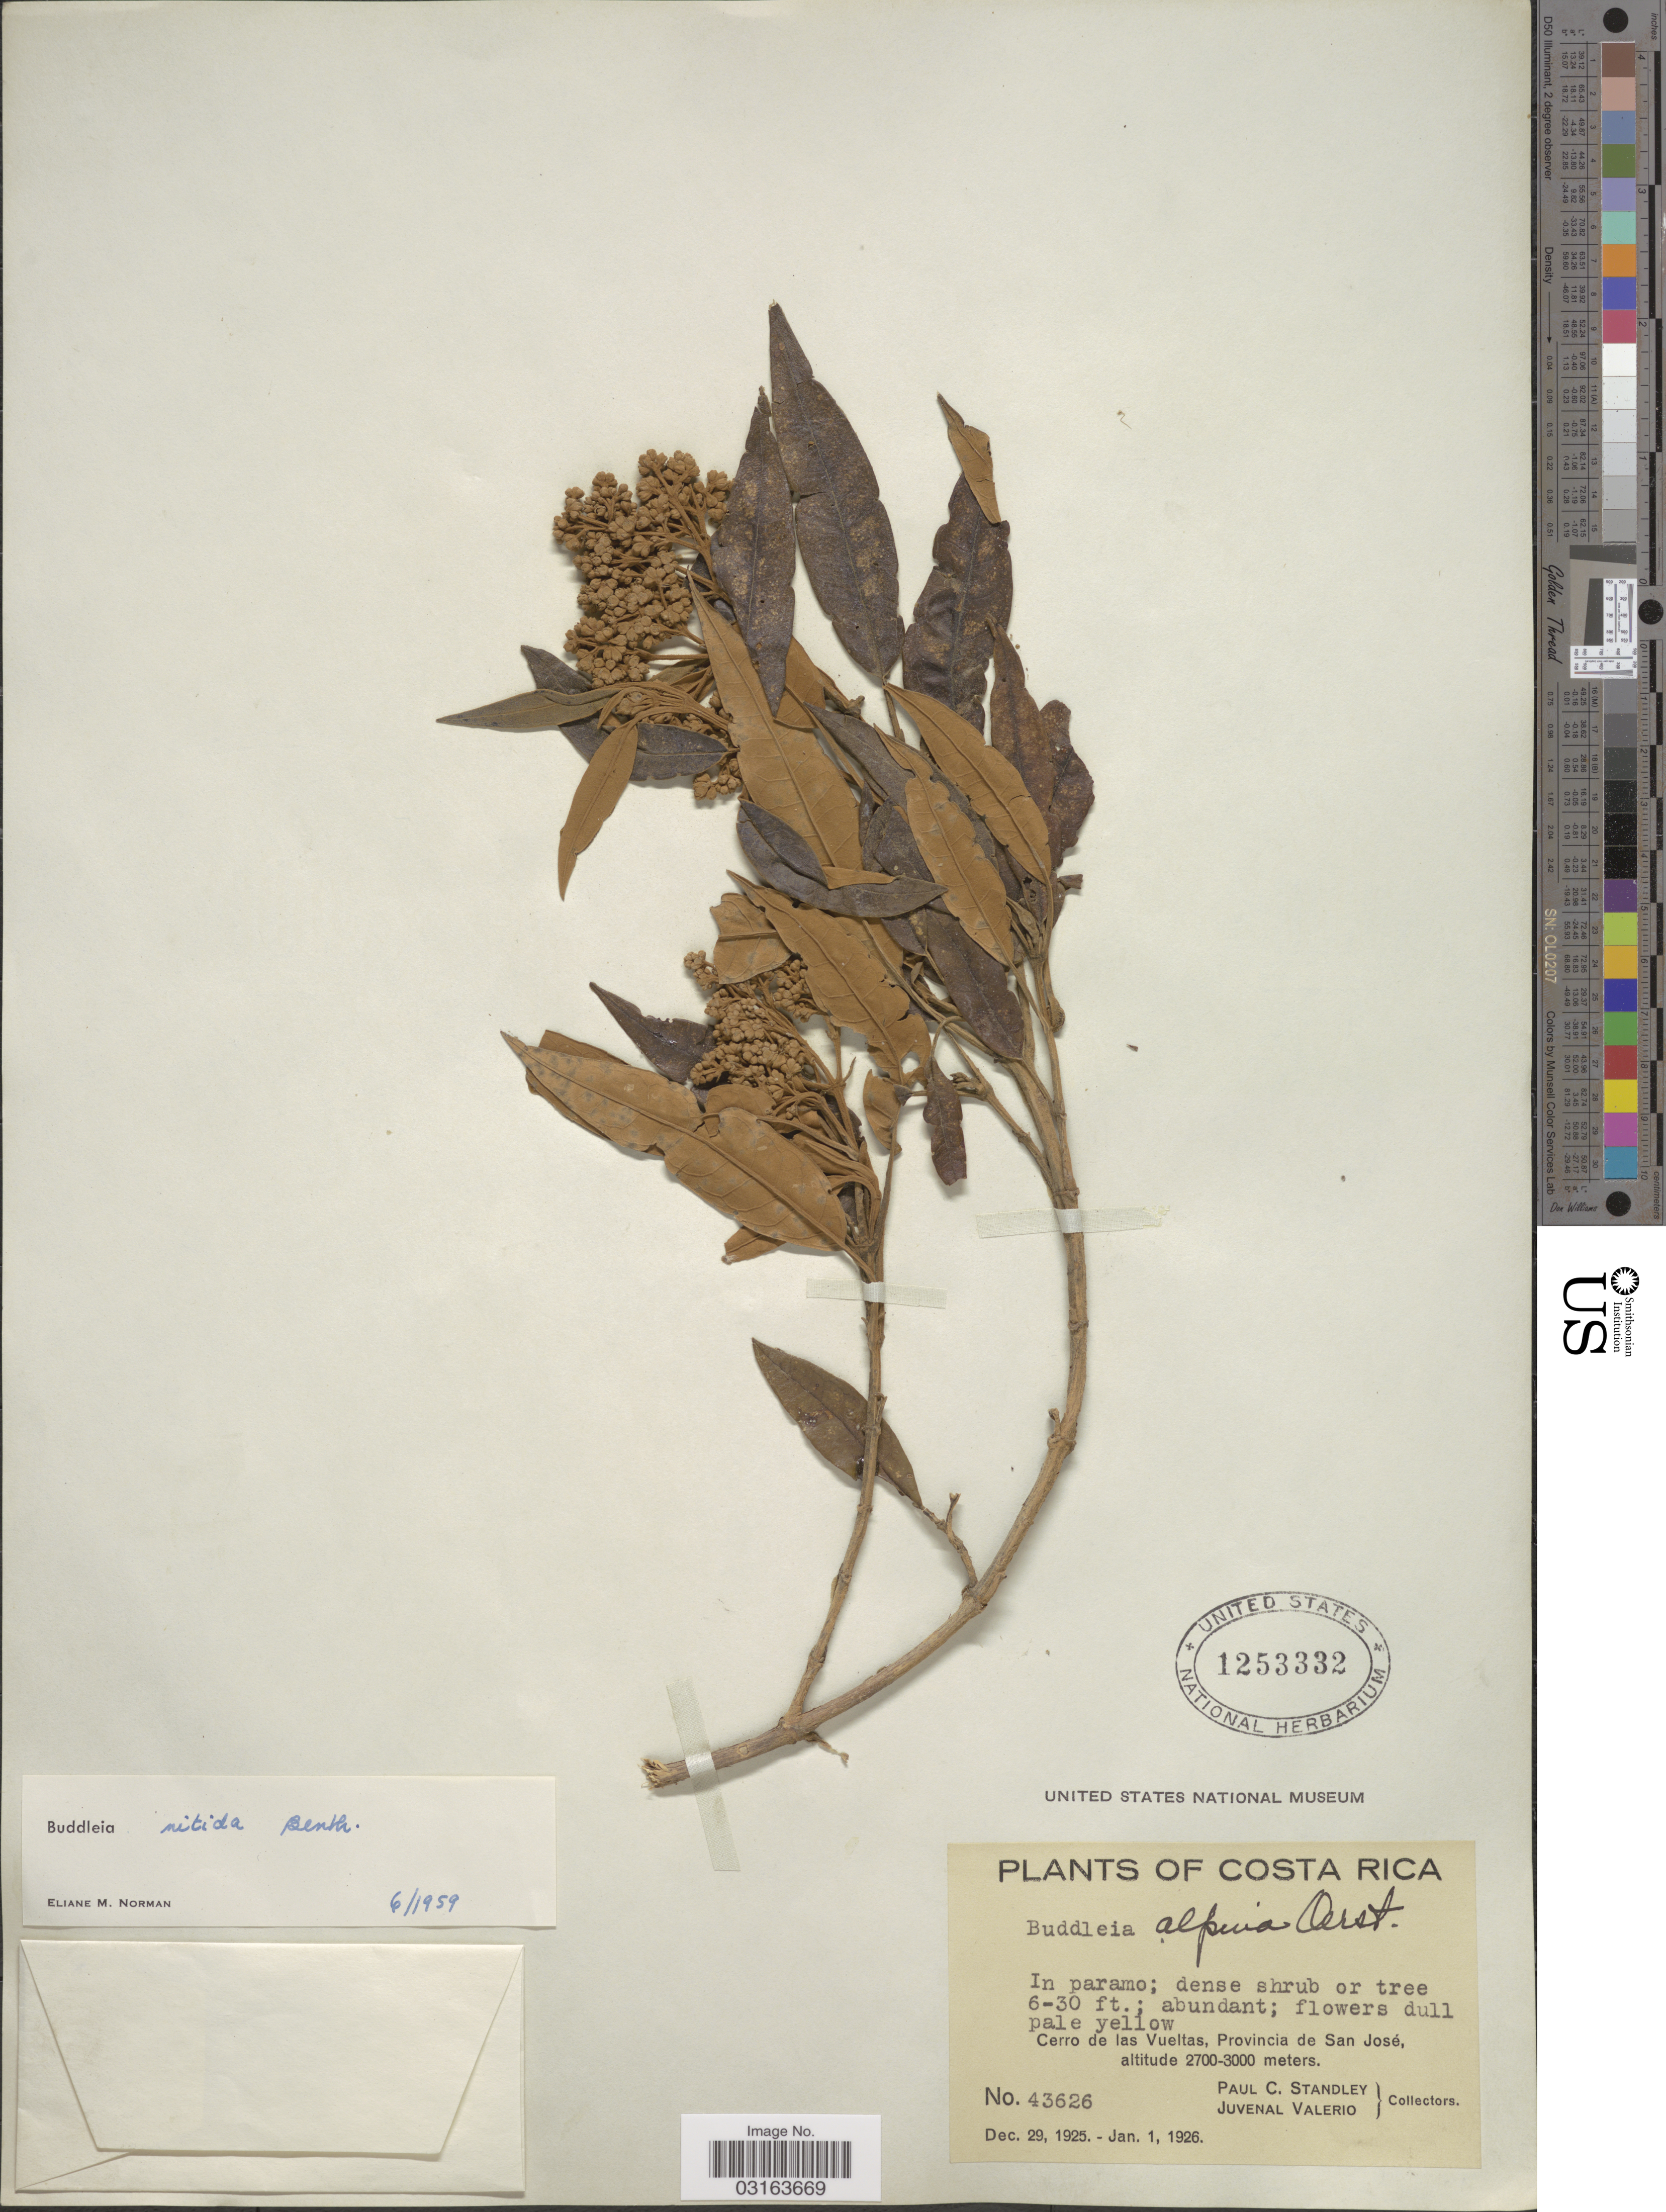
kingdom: Plantae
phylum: Tracheophyta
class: Magnoliopsida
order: Lamiales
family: Scrophulariaceae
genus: Buddleja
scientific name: Buddleja nitida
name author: Benth.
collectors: P. C. Standley & J. Valerio R.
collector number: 43626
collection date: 1925-12-29/1926-01-01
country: Costa Rica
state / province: San José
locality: Cerro de las Vueltas.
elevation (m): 2700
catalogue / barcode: US 1253332